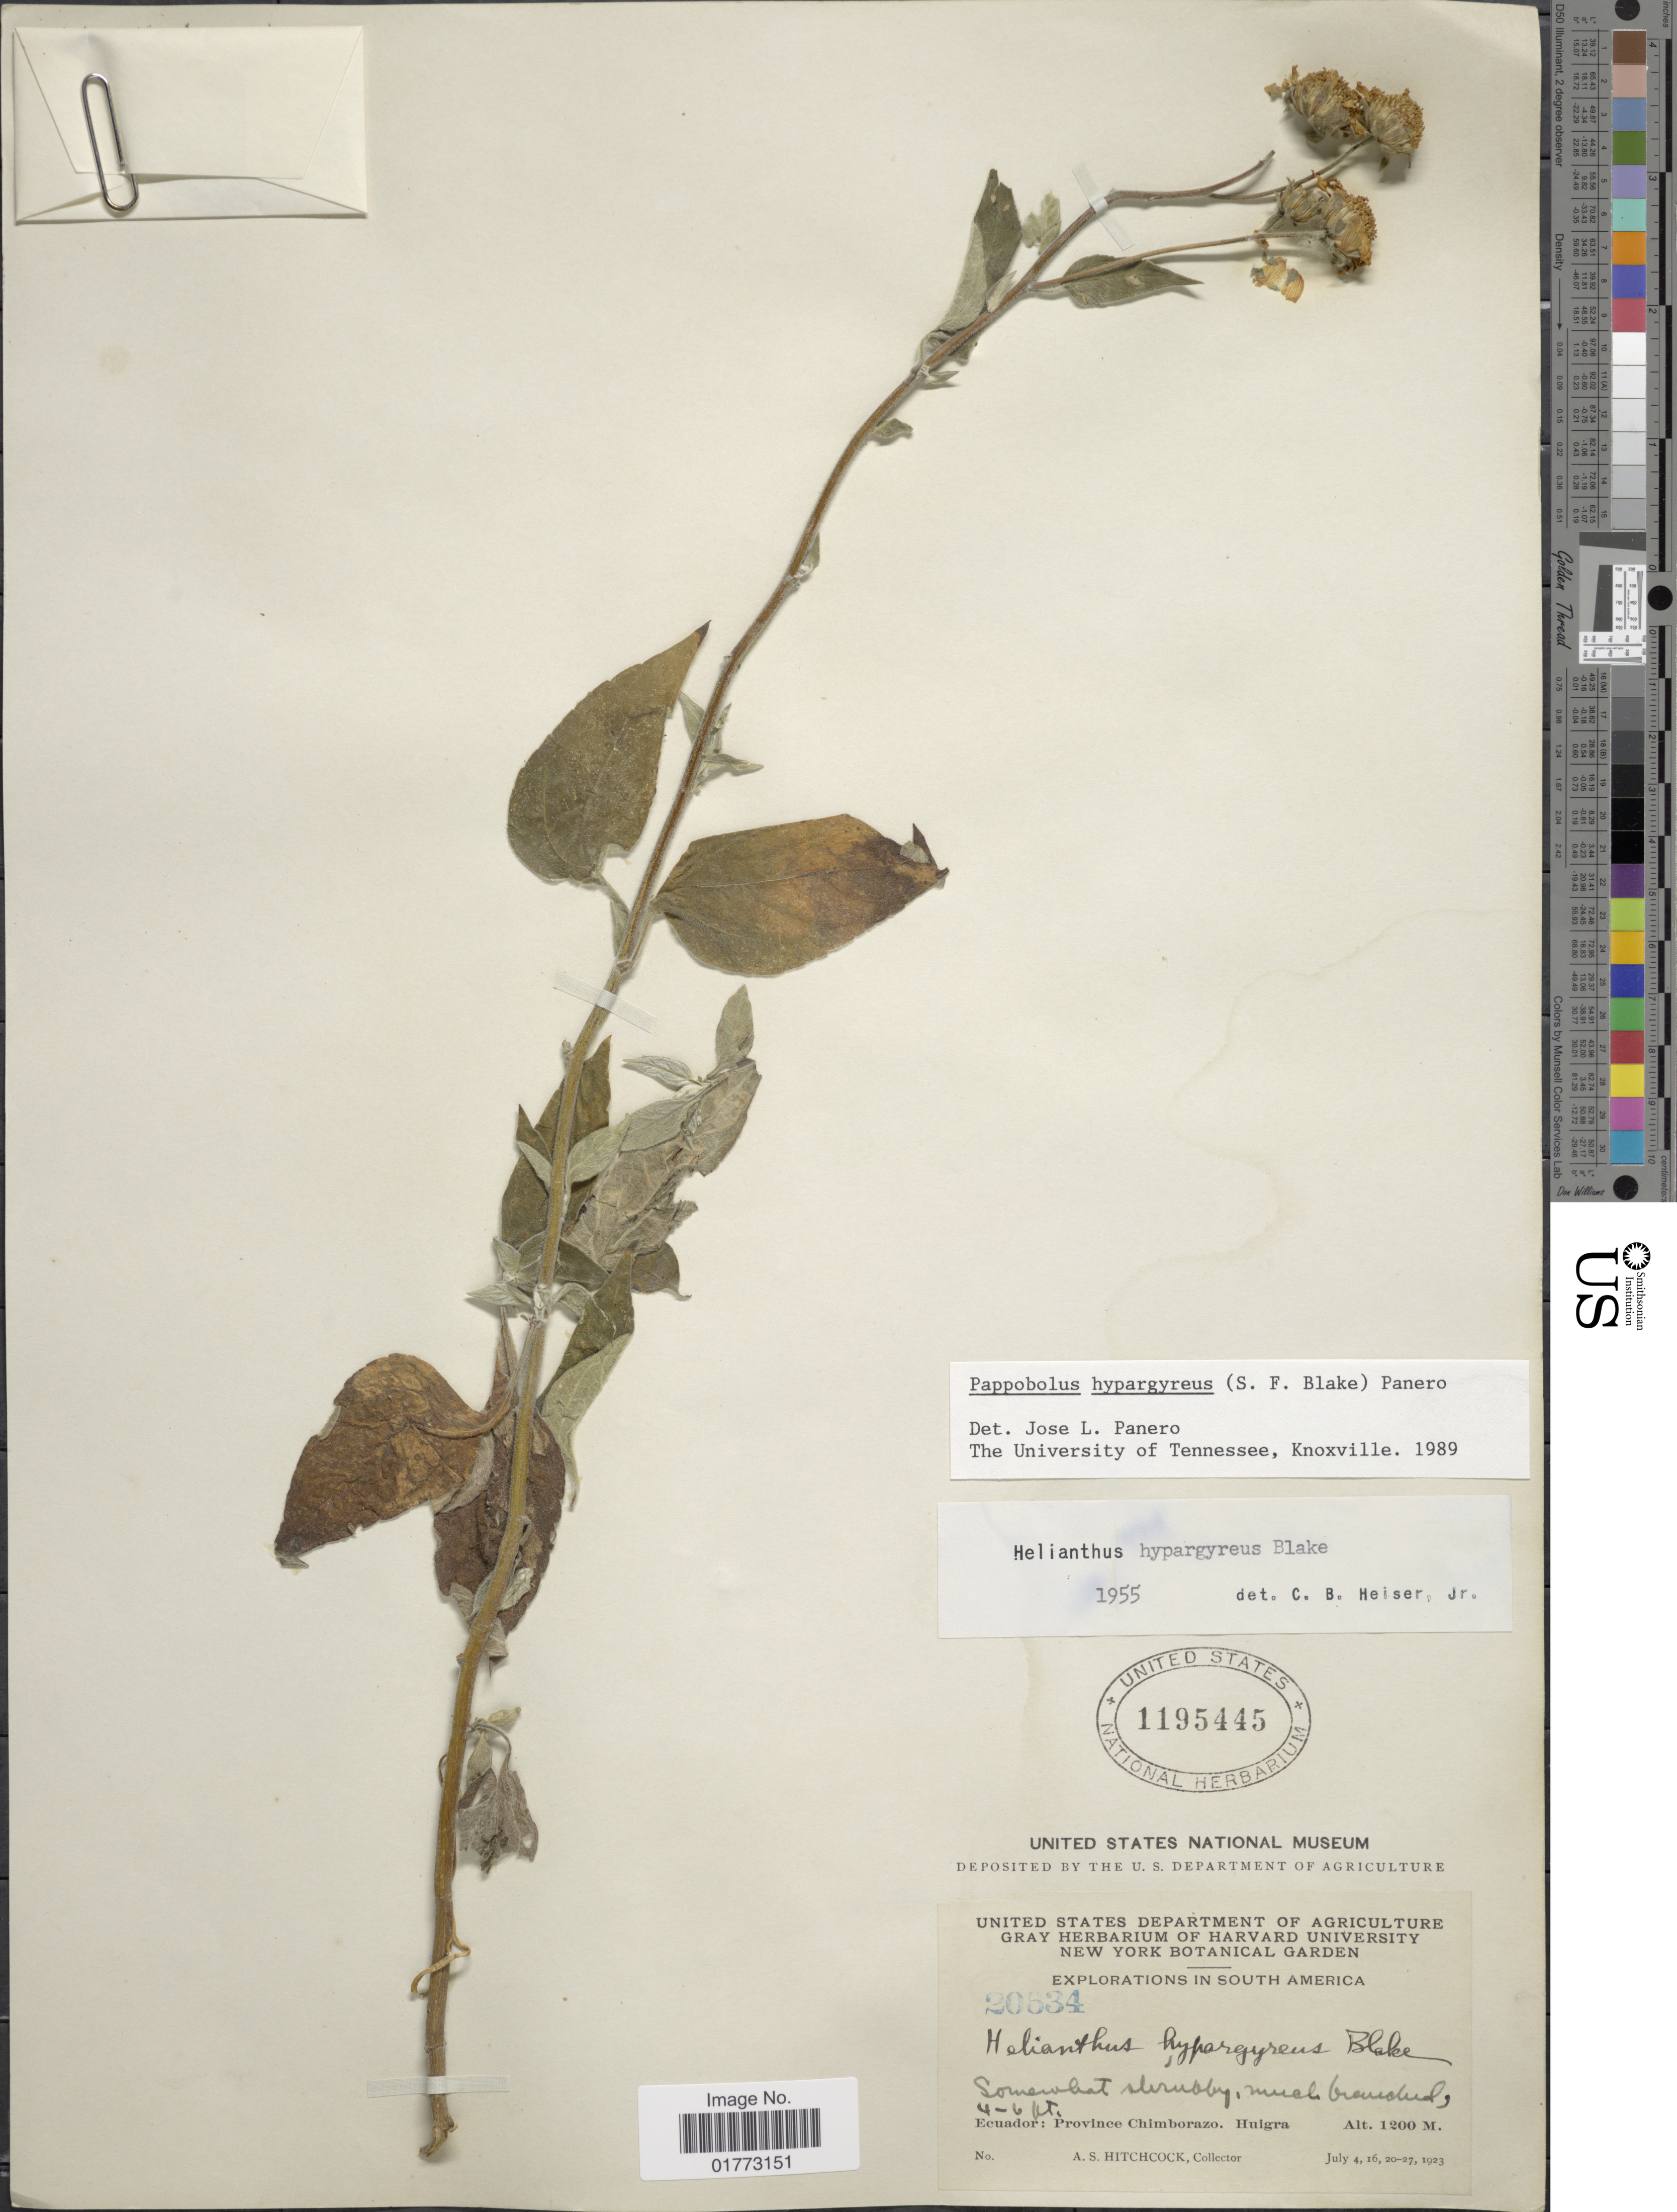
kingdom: Plantae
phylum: Tracheophyta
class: Magnoliopsida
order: Asterales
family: Asteraceae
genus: Pappobolus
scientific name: Pappobolus hypargyreus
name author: (S.F. Blake) Panero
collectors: A. S. Hitchcock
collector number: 20634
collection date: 1923-07-04/1923-07-27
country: Ecuador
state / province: Chimborazo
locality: Huigra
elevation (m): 1200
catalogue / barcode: US 1195445